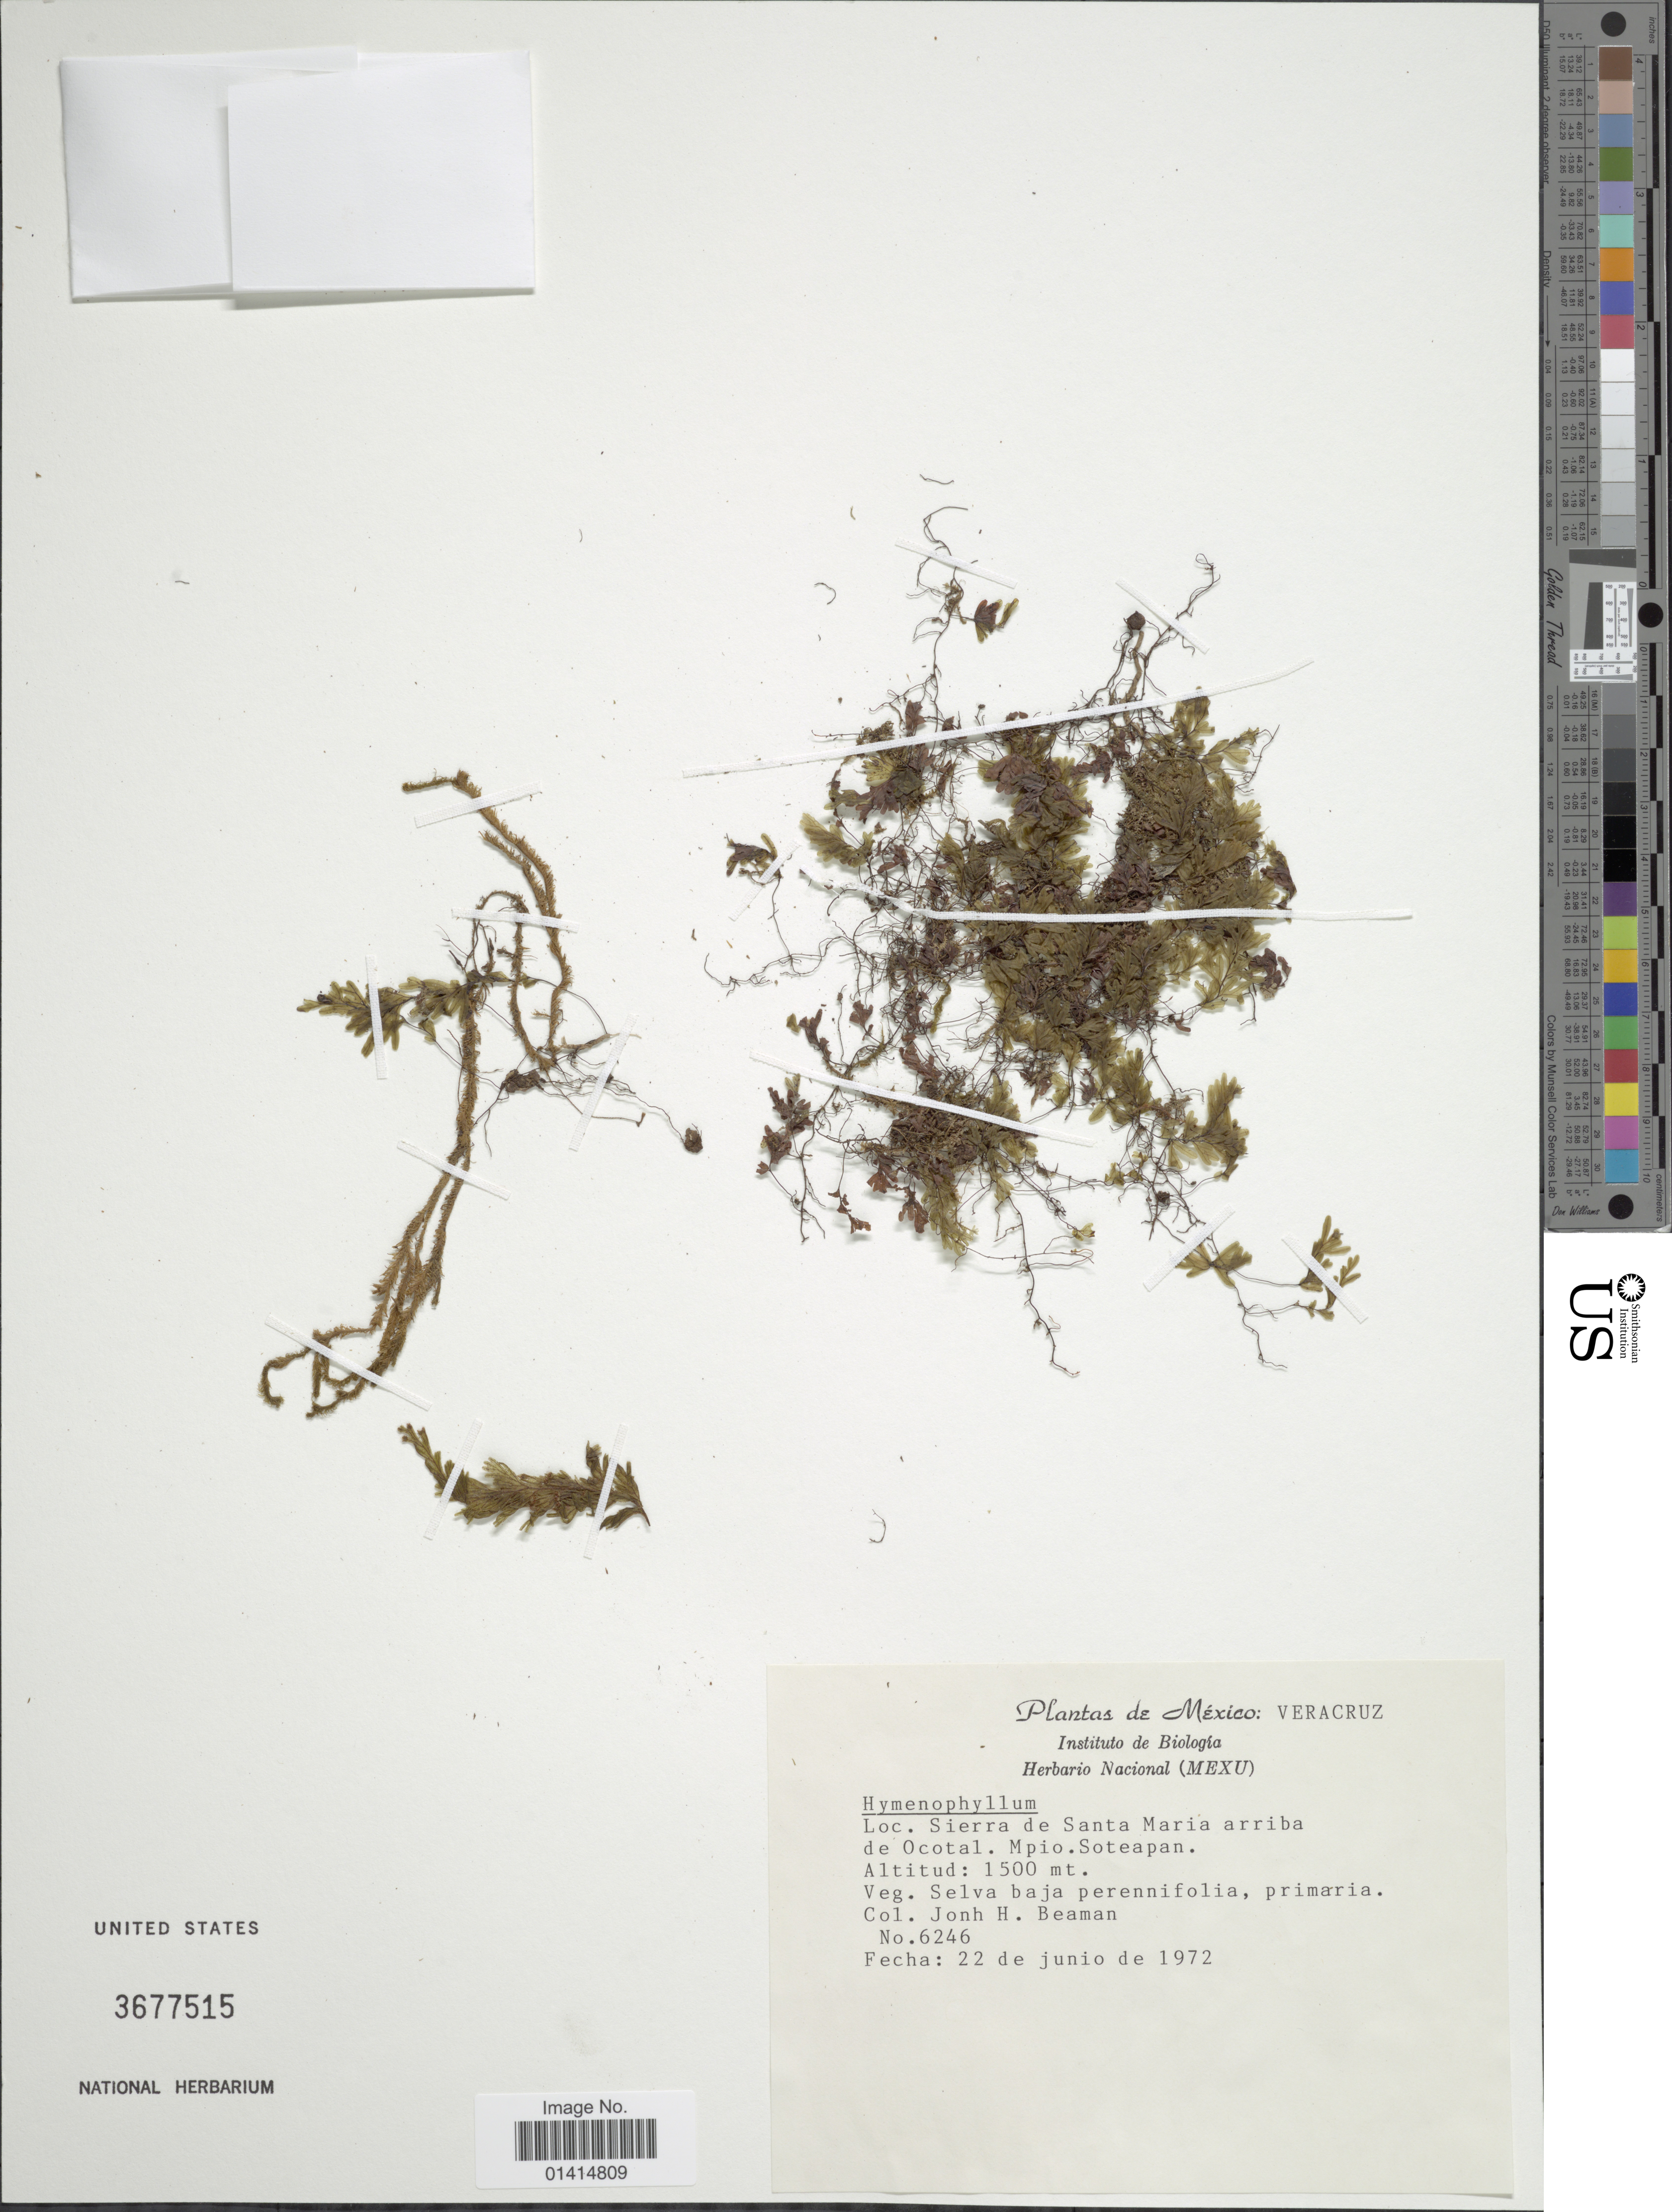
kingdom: Plantae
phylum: Tracheophyta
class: Polypodiopsida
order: Hymenophyllales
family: Hymenophyllaceae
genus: Hymenophyllum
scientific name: Hymenophyllum sp.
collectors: J. H. Beaman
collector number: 6246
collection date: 1972-06-22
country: Mexico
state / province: Veracruz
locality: Veracruz, Sierra de Santa Maria arriba de Ocotal. Mpio Soteapan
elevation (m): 1500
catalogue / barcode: US 3577515